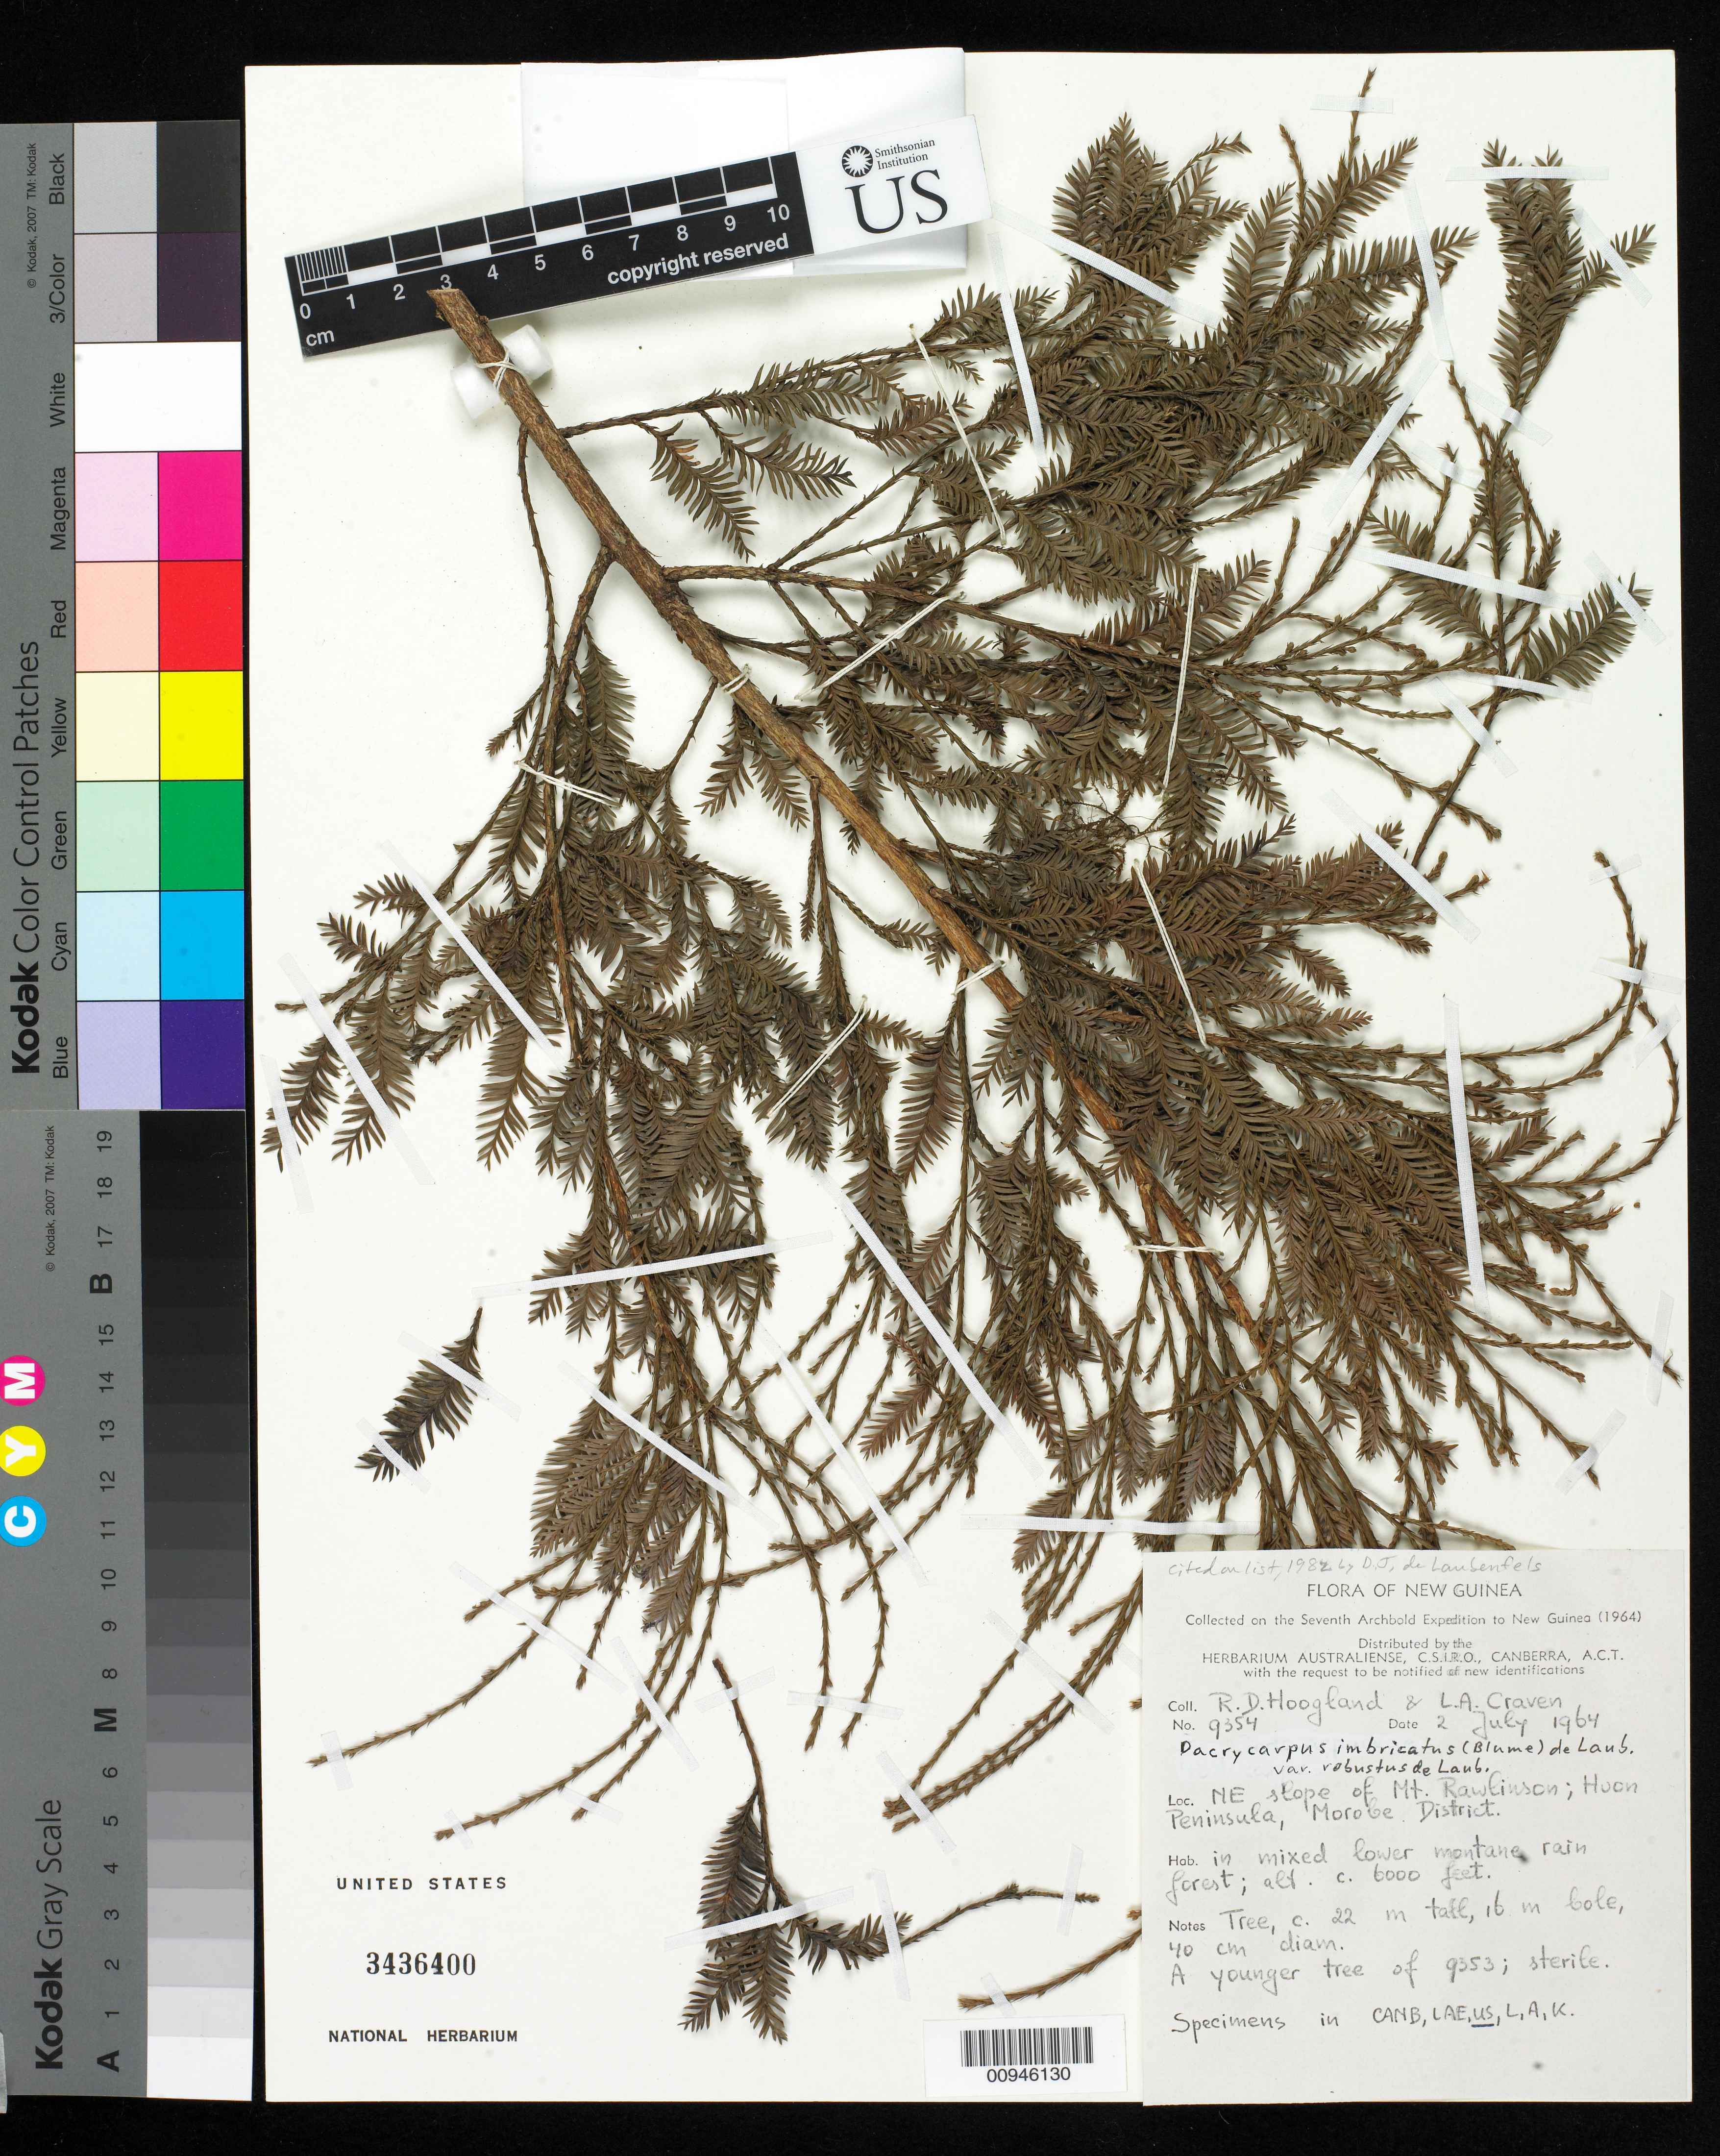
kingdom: Plantae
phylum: Tracheophyta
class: Pinopsida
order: Pinales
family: Podocarpaceae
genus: Dacrycarpus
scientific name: Dacrycarpus imbricatus var. robustus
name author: de Laub.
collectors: R. D. Hoogland & L. A. Craven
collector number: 9354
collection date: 1964-07-02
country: Papua New Guinea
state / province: Morobe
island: New Guinea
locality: NE slope of Mt. Rawlinson, Huon Peninsula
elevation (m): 1829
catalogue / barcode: US 3436400